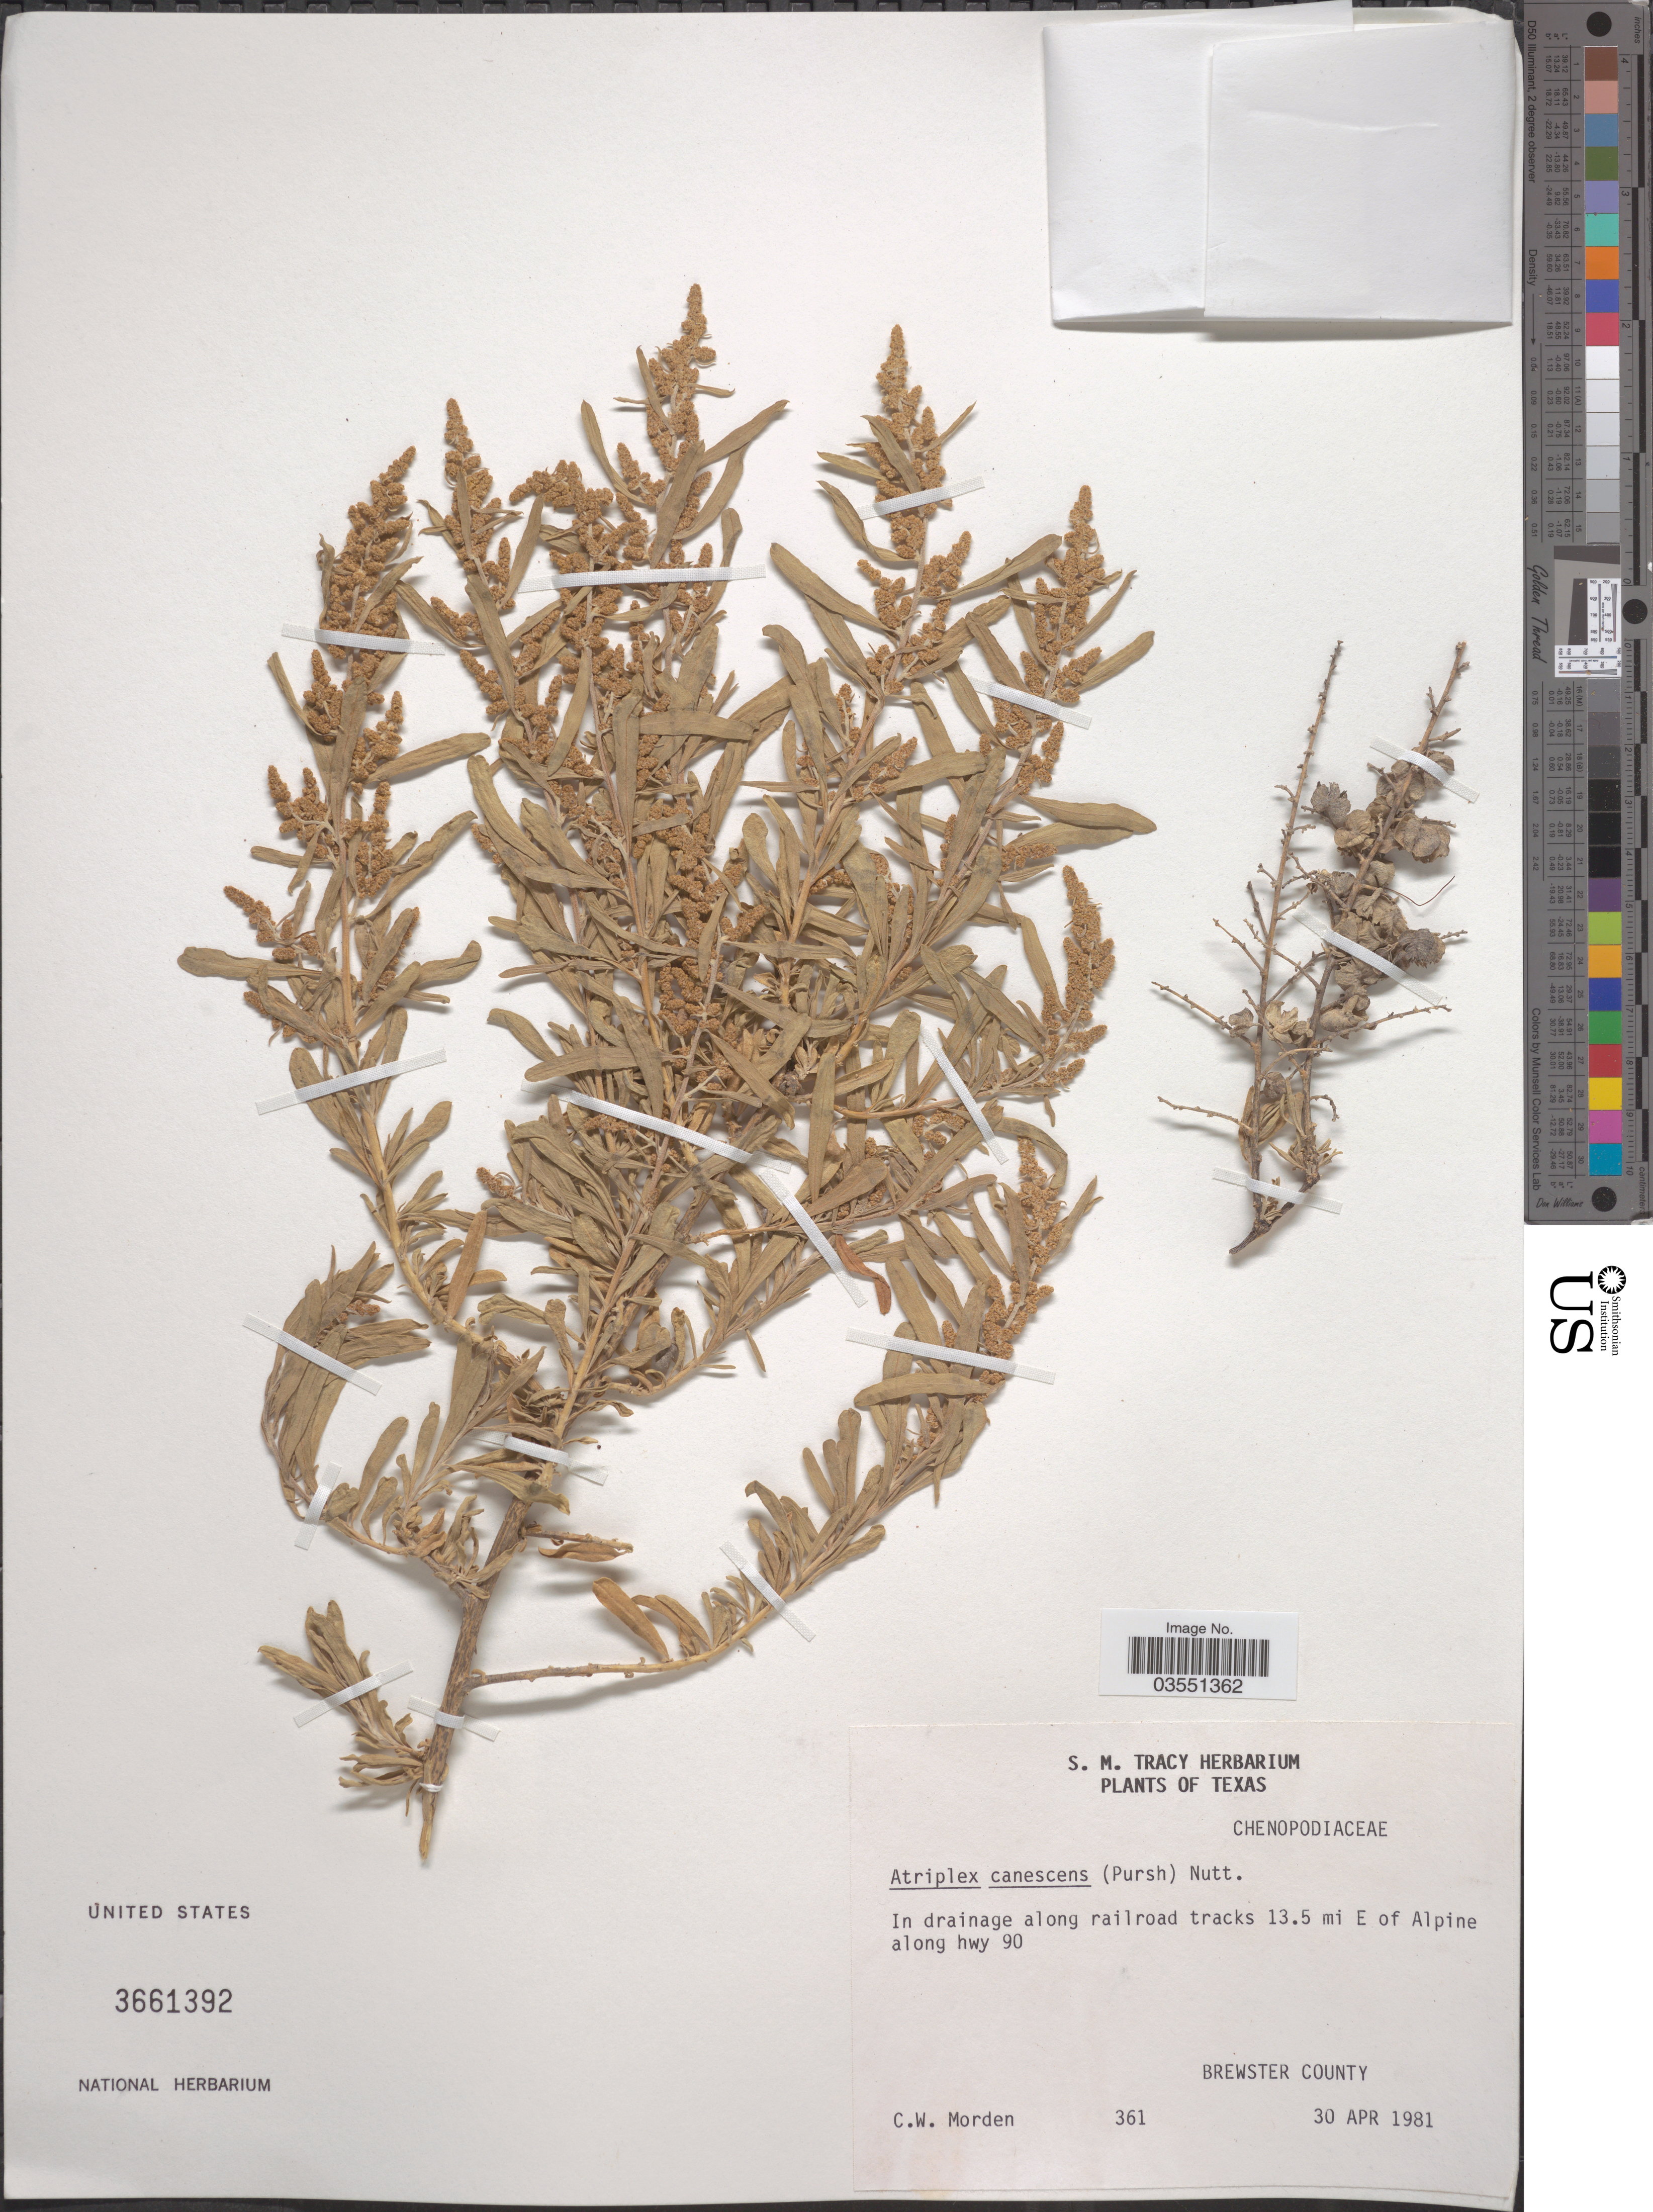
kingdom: Plantae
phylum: Tracheophyta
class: Magnoliopsida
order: Caryophyllales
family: Amaranthaceae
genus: Atriplex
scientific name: Atriplex canescens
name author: (Pursh) Nutt.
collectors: C. Morden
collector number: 361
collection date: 1981-04-30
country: United States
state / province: Texas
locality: In drainage along railroad tracks 13.5 mi E of Alpine along hwy 90. Brewster County.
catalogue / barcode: US 3661392